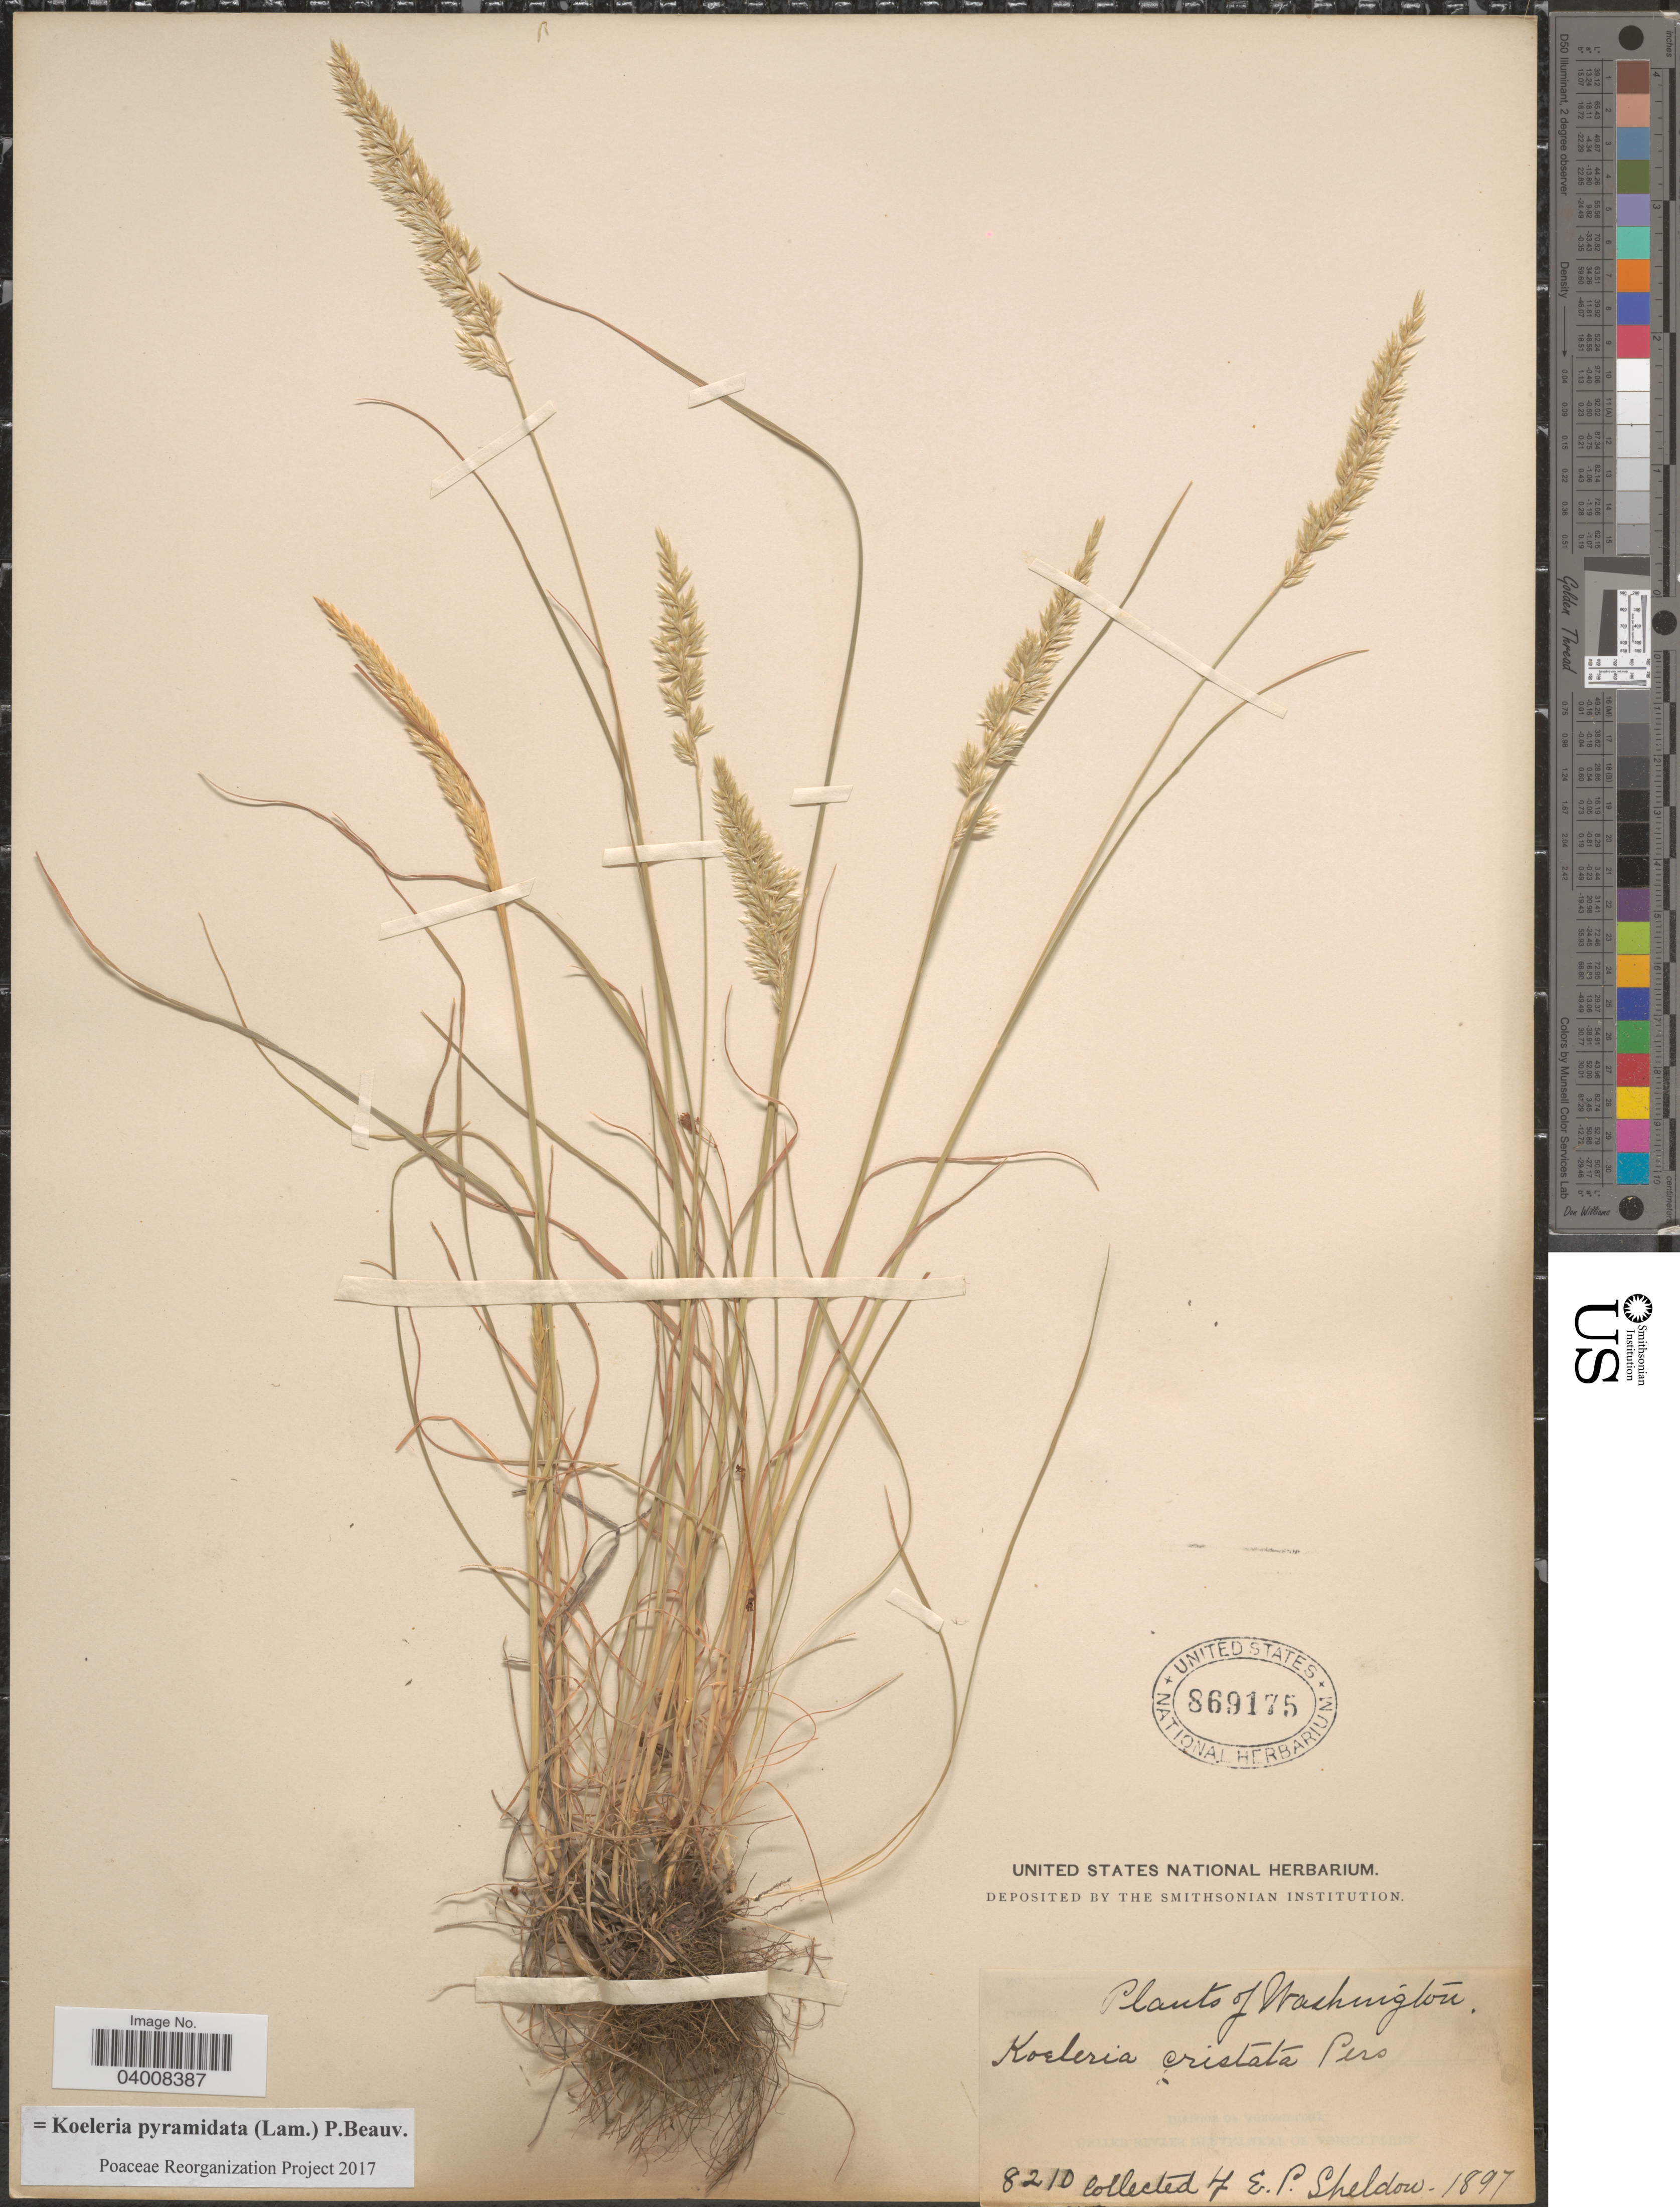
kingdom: Plantae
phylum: Tracheophyta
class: Liliopsida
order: Poales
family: Poaceae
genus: Koeleria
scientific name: Koeleria pyramidata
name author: (Lam.) P. Beauv.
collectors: E. P. Sheldon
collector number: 8210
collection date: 1897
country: United States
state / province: Washington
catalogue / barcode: US 869175